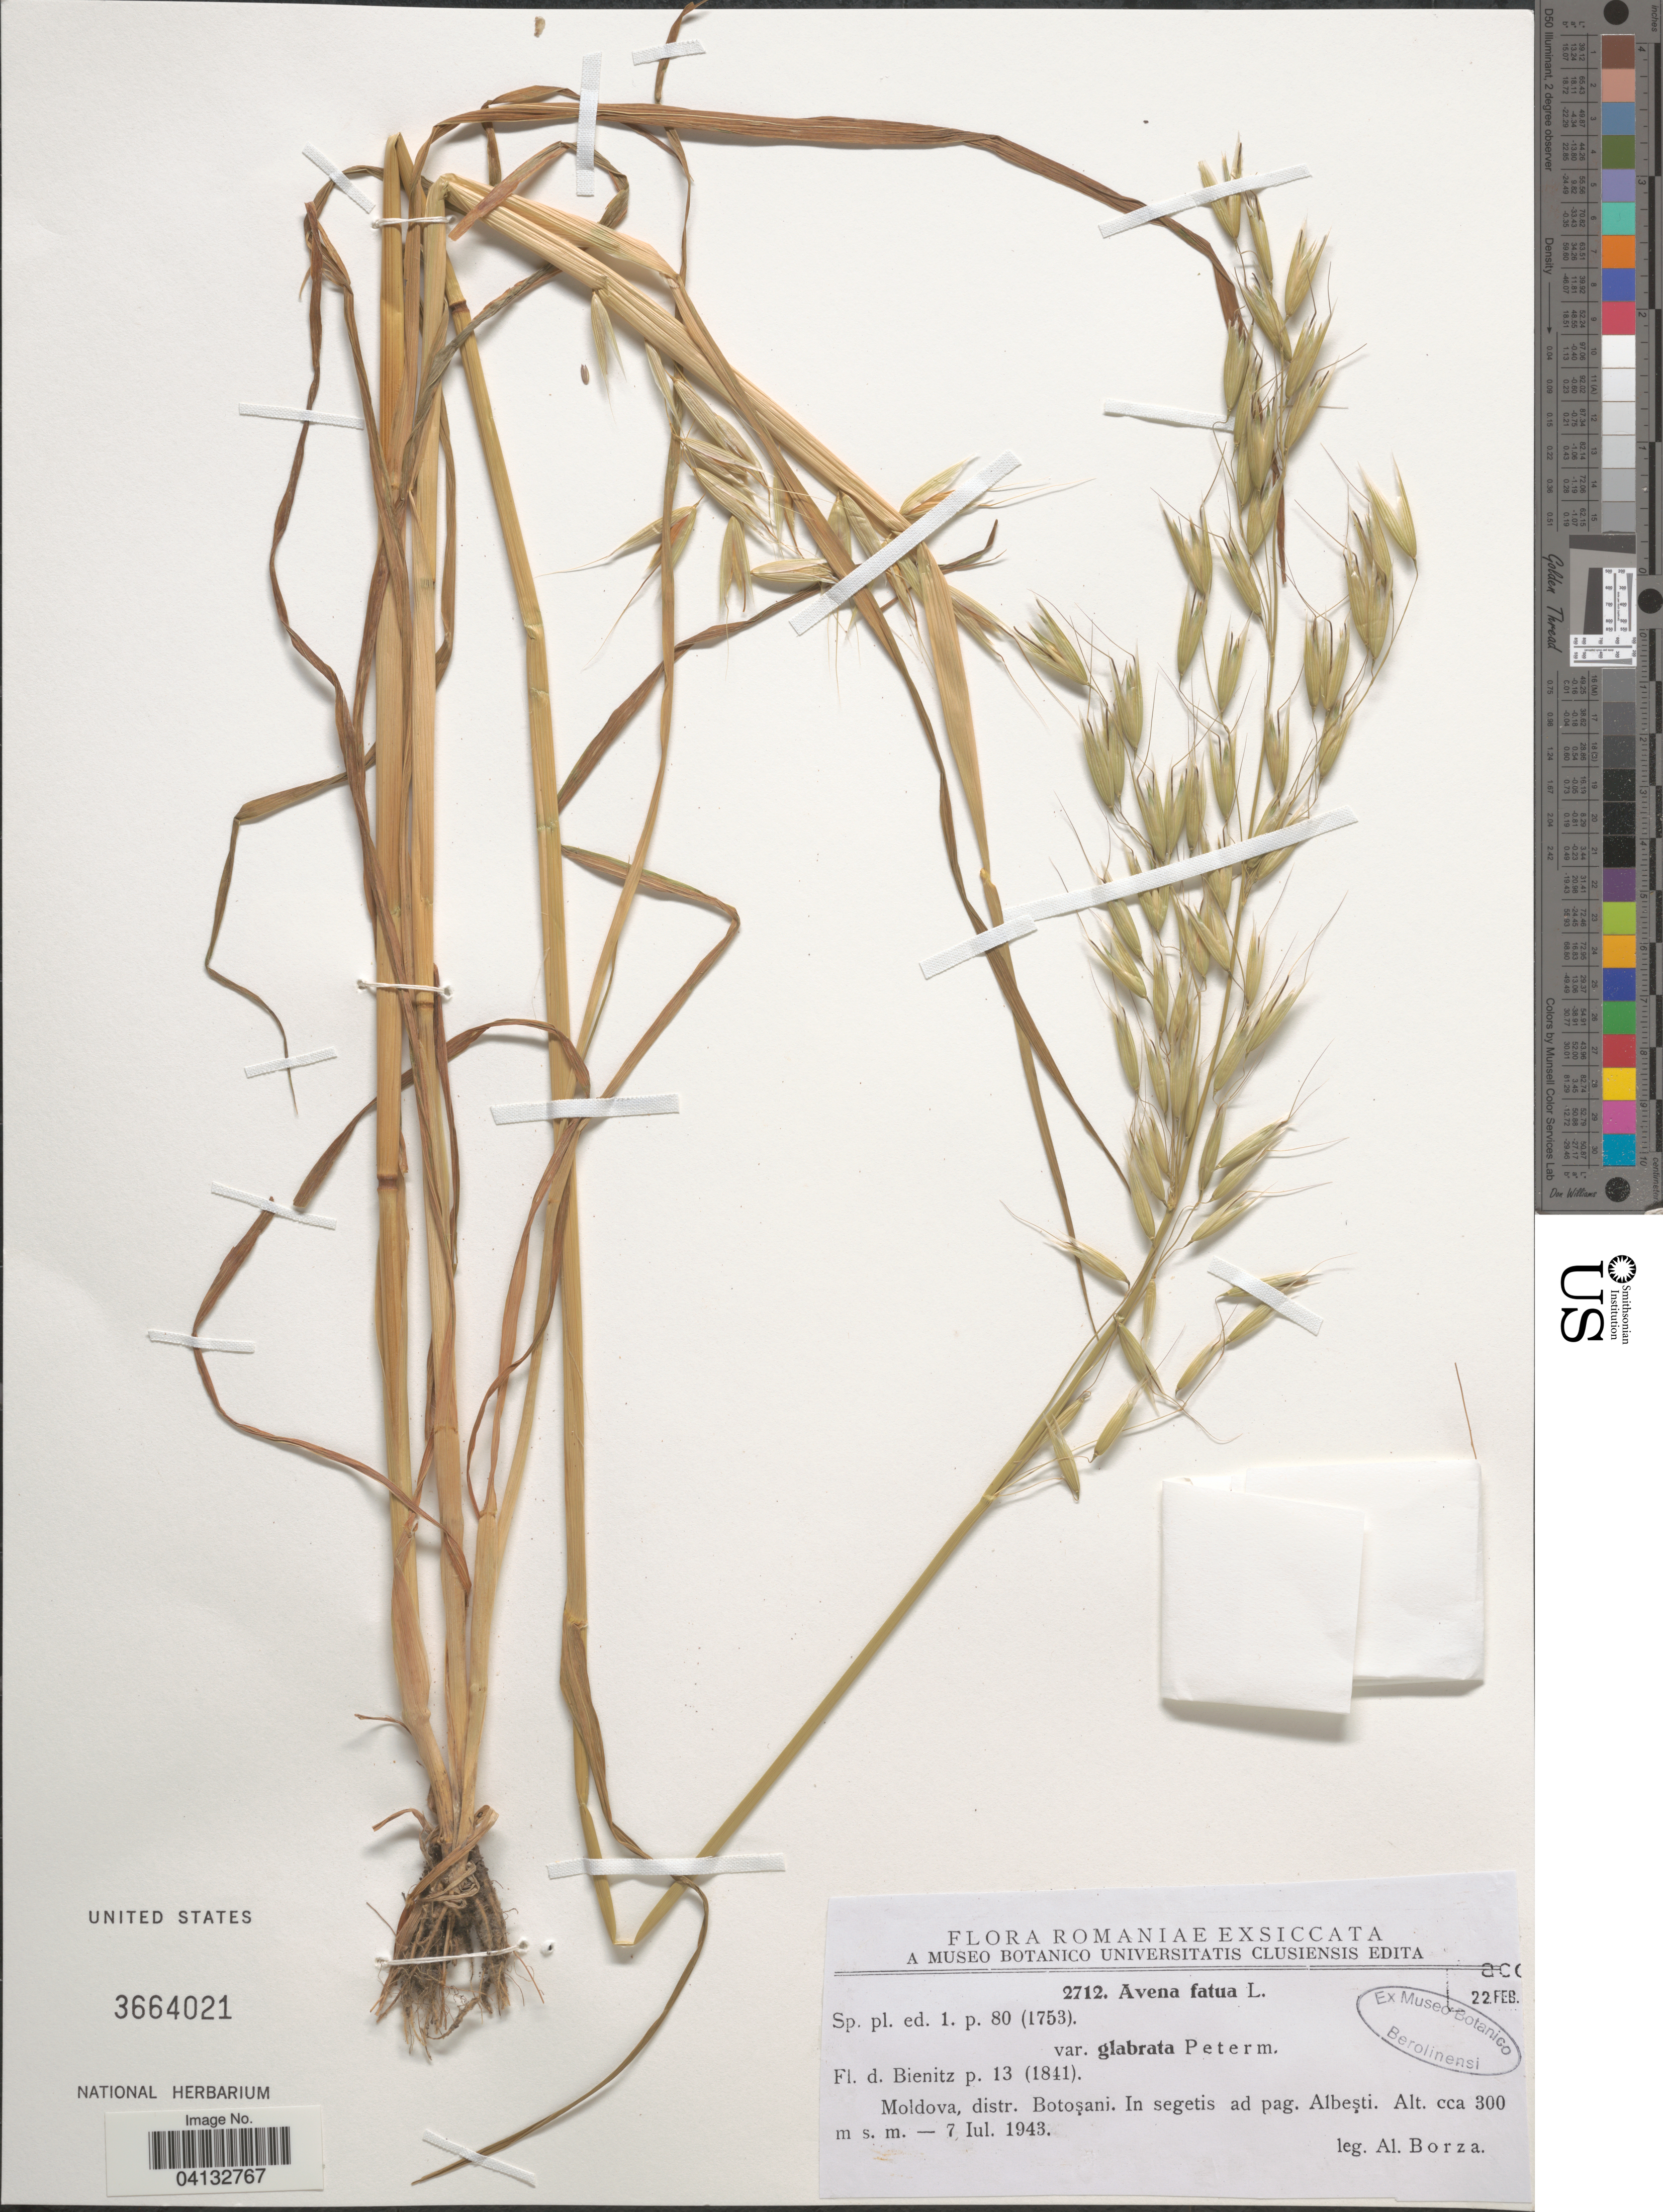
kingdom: Plantae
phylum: Tracheophyta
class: Liliopsida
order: Poales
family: Poaceae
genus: Avena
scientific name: Avena fatua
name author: L.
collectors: A. Borza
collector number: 2712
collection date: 1943-07-07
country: Romania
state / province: Botosani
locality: Moldova, distr. Botoşani. In segetis ad pag. Albeşti.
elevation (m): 300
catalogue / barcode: US 3664021